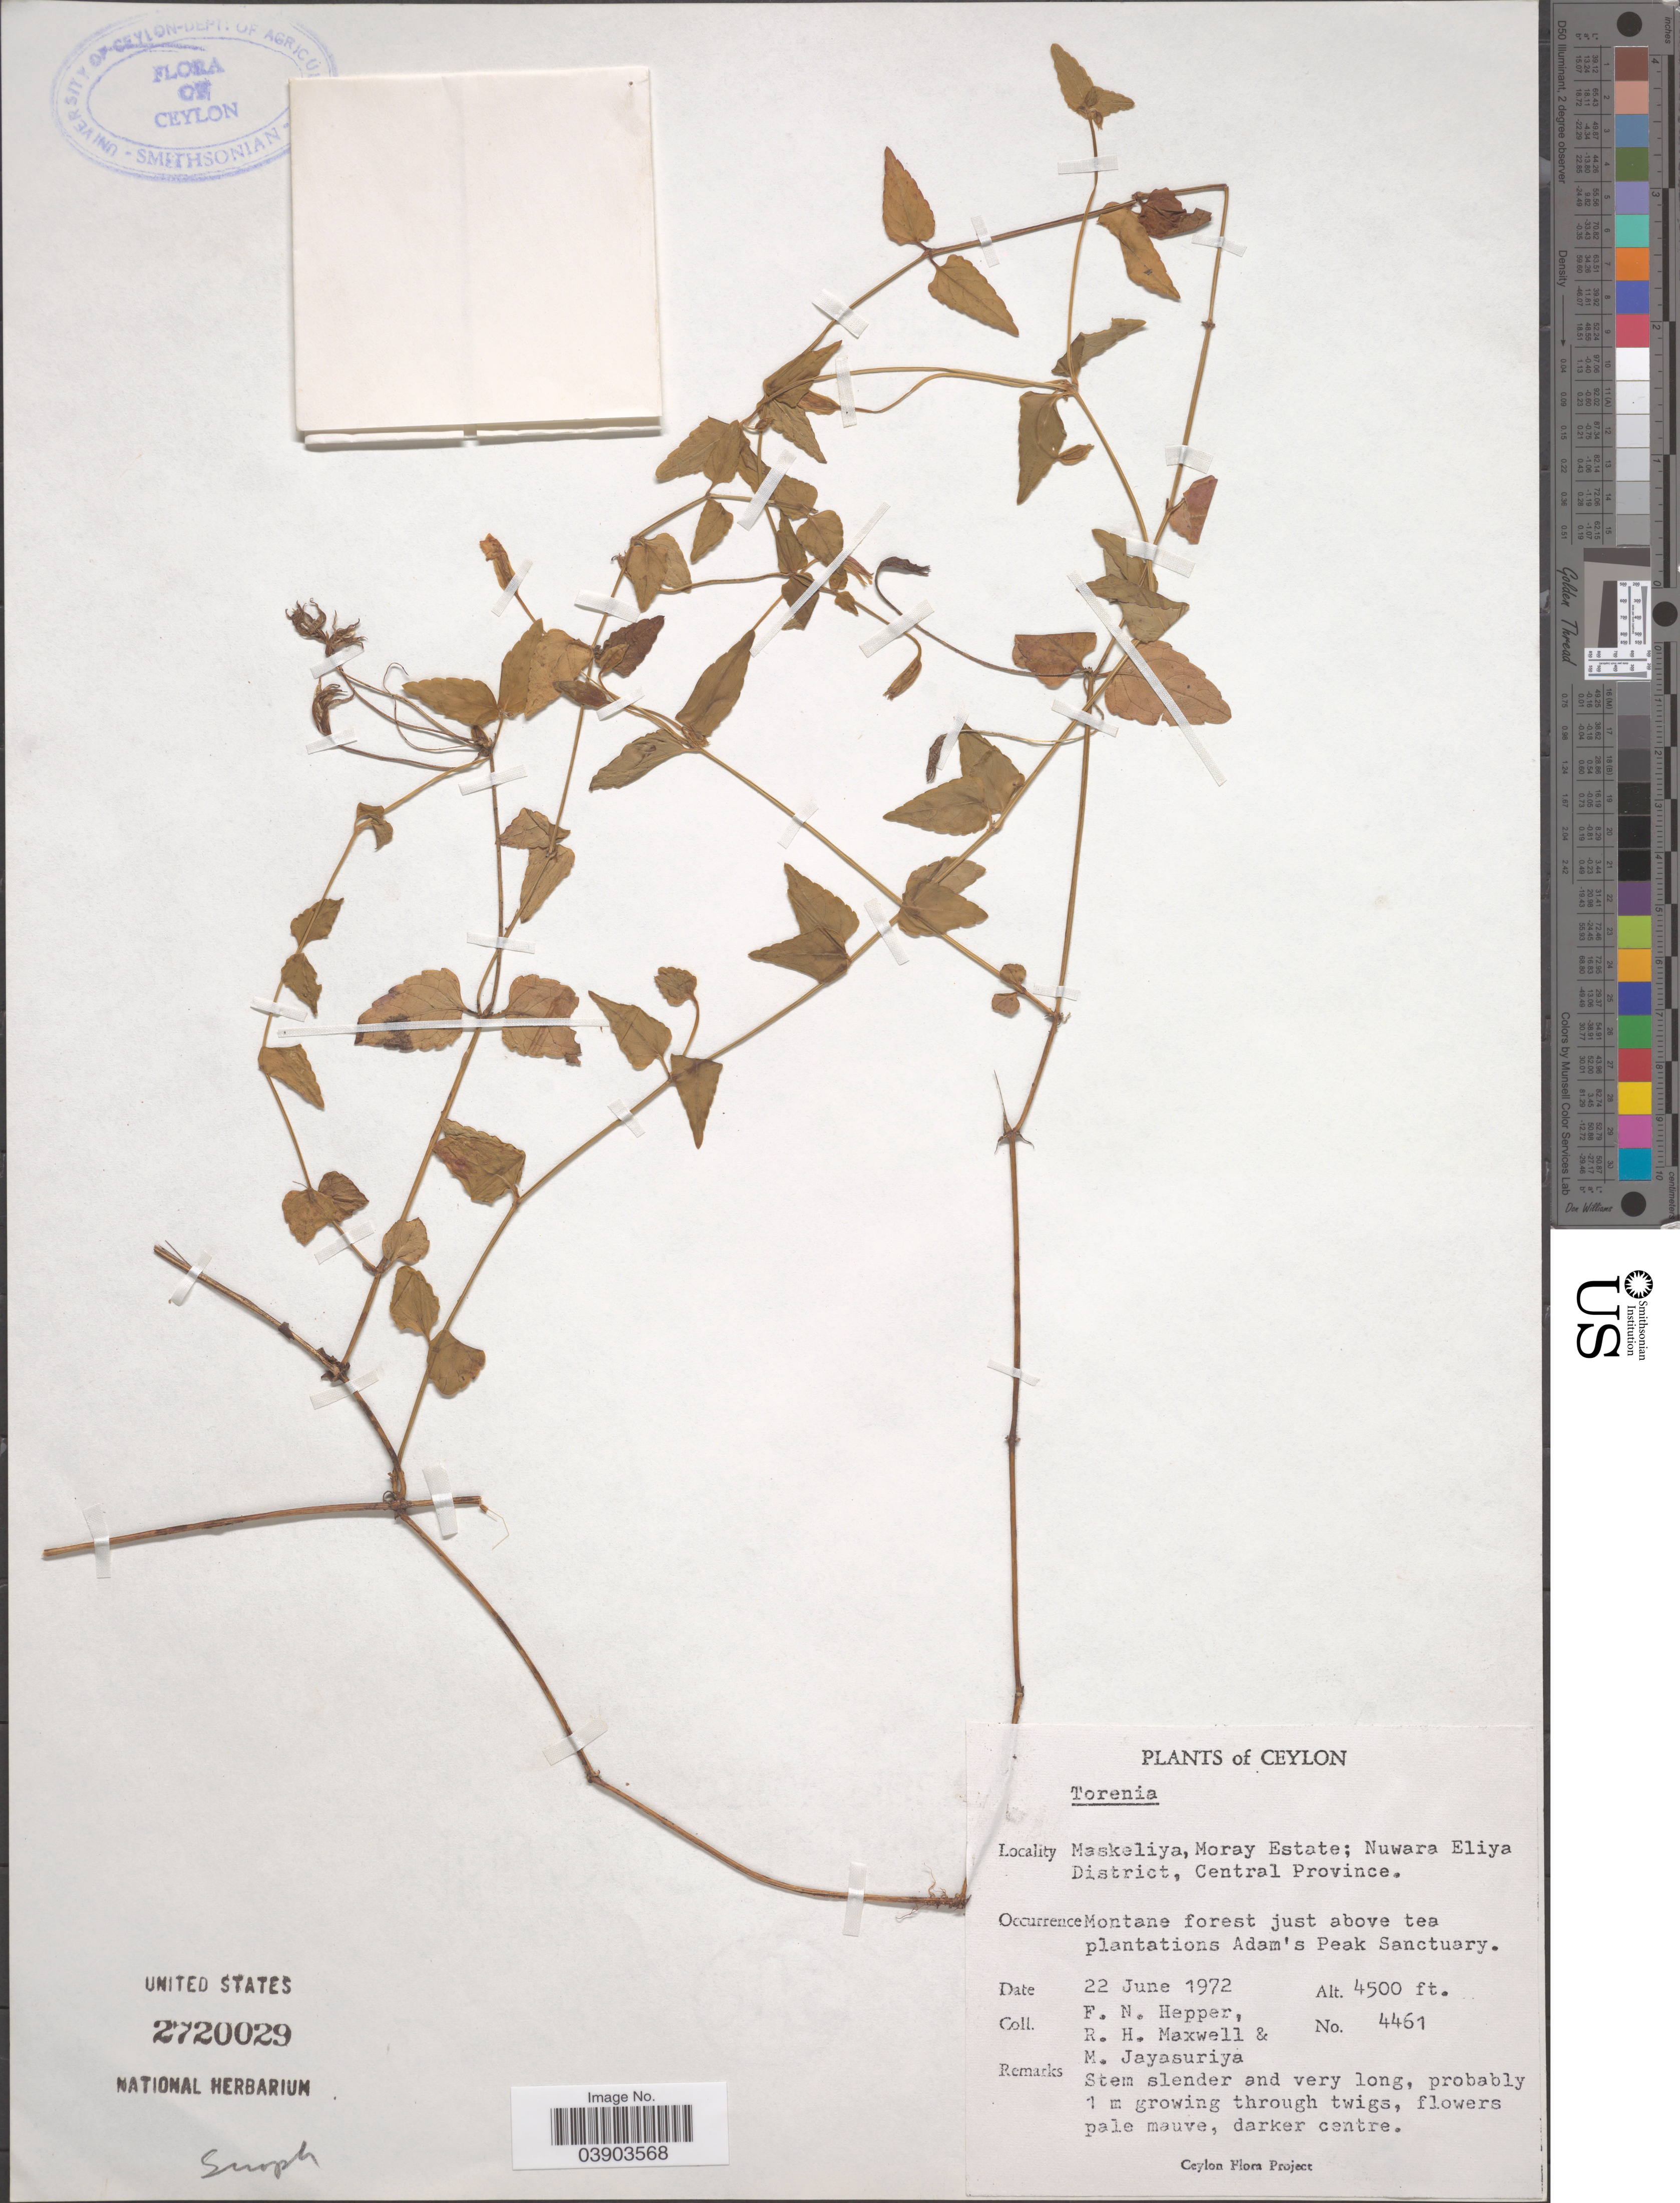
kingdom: Plantae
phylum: Tracheophyta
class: Magnoliopsida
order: Lamiales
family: Linderniaceae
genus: Torenia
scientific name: Torenia sp.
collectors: F. Hepper, R. Maxwell & M. Jayasuriya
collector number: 4461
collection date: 1972-06-22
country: Sri Lanka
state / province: Central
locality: Ceylon. Maskeliya, Moray Estate; Nuwara Eliya District. Just above tea plantations Adam's Peak Sanctuary.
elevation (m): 1372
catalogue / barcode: US 2720029